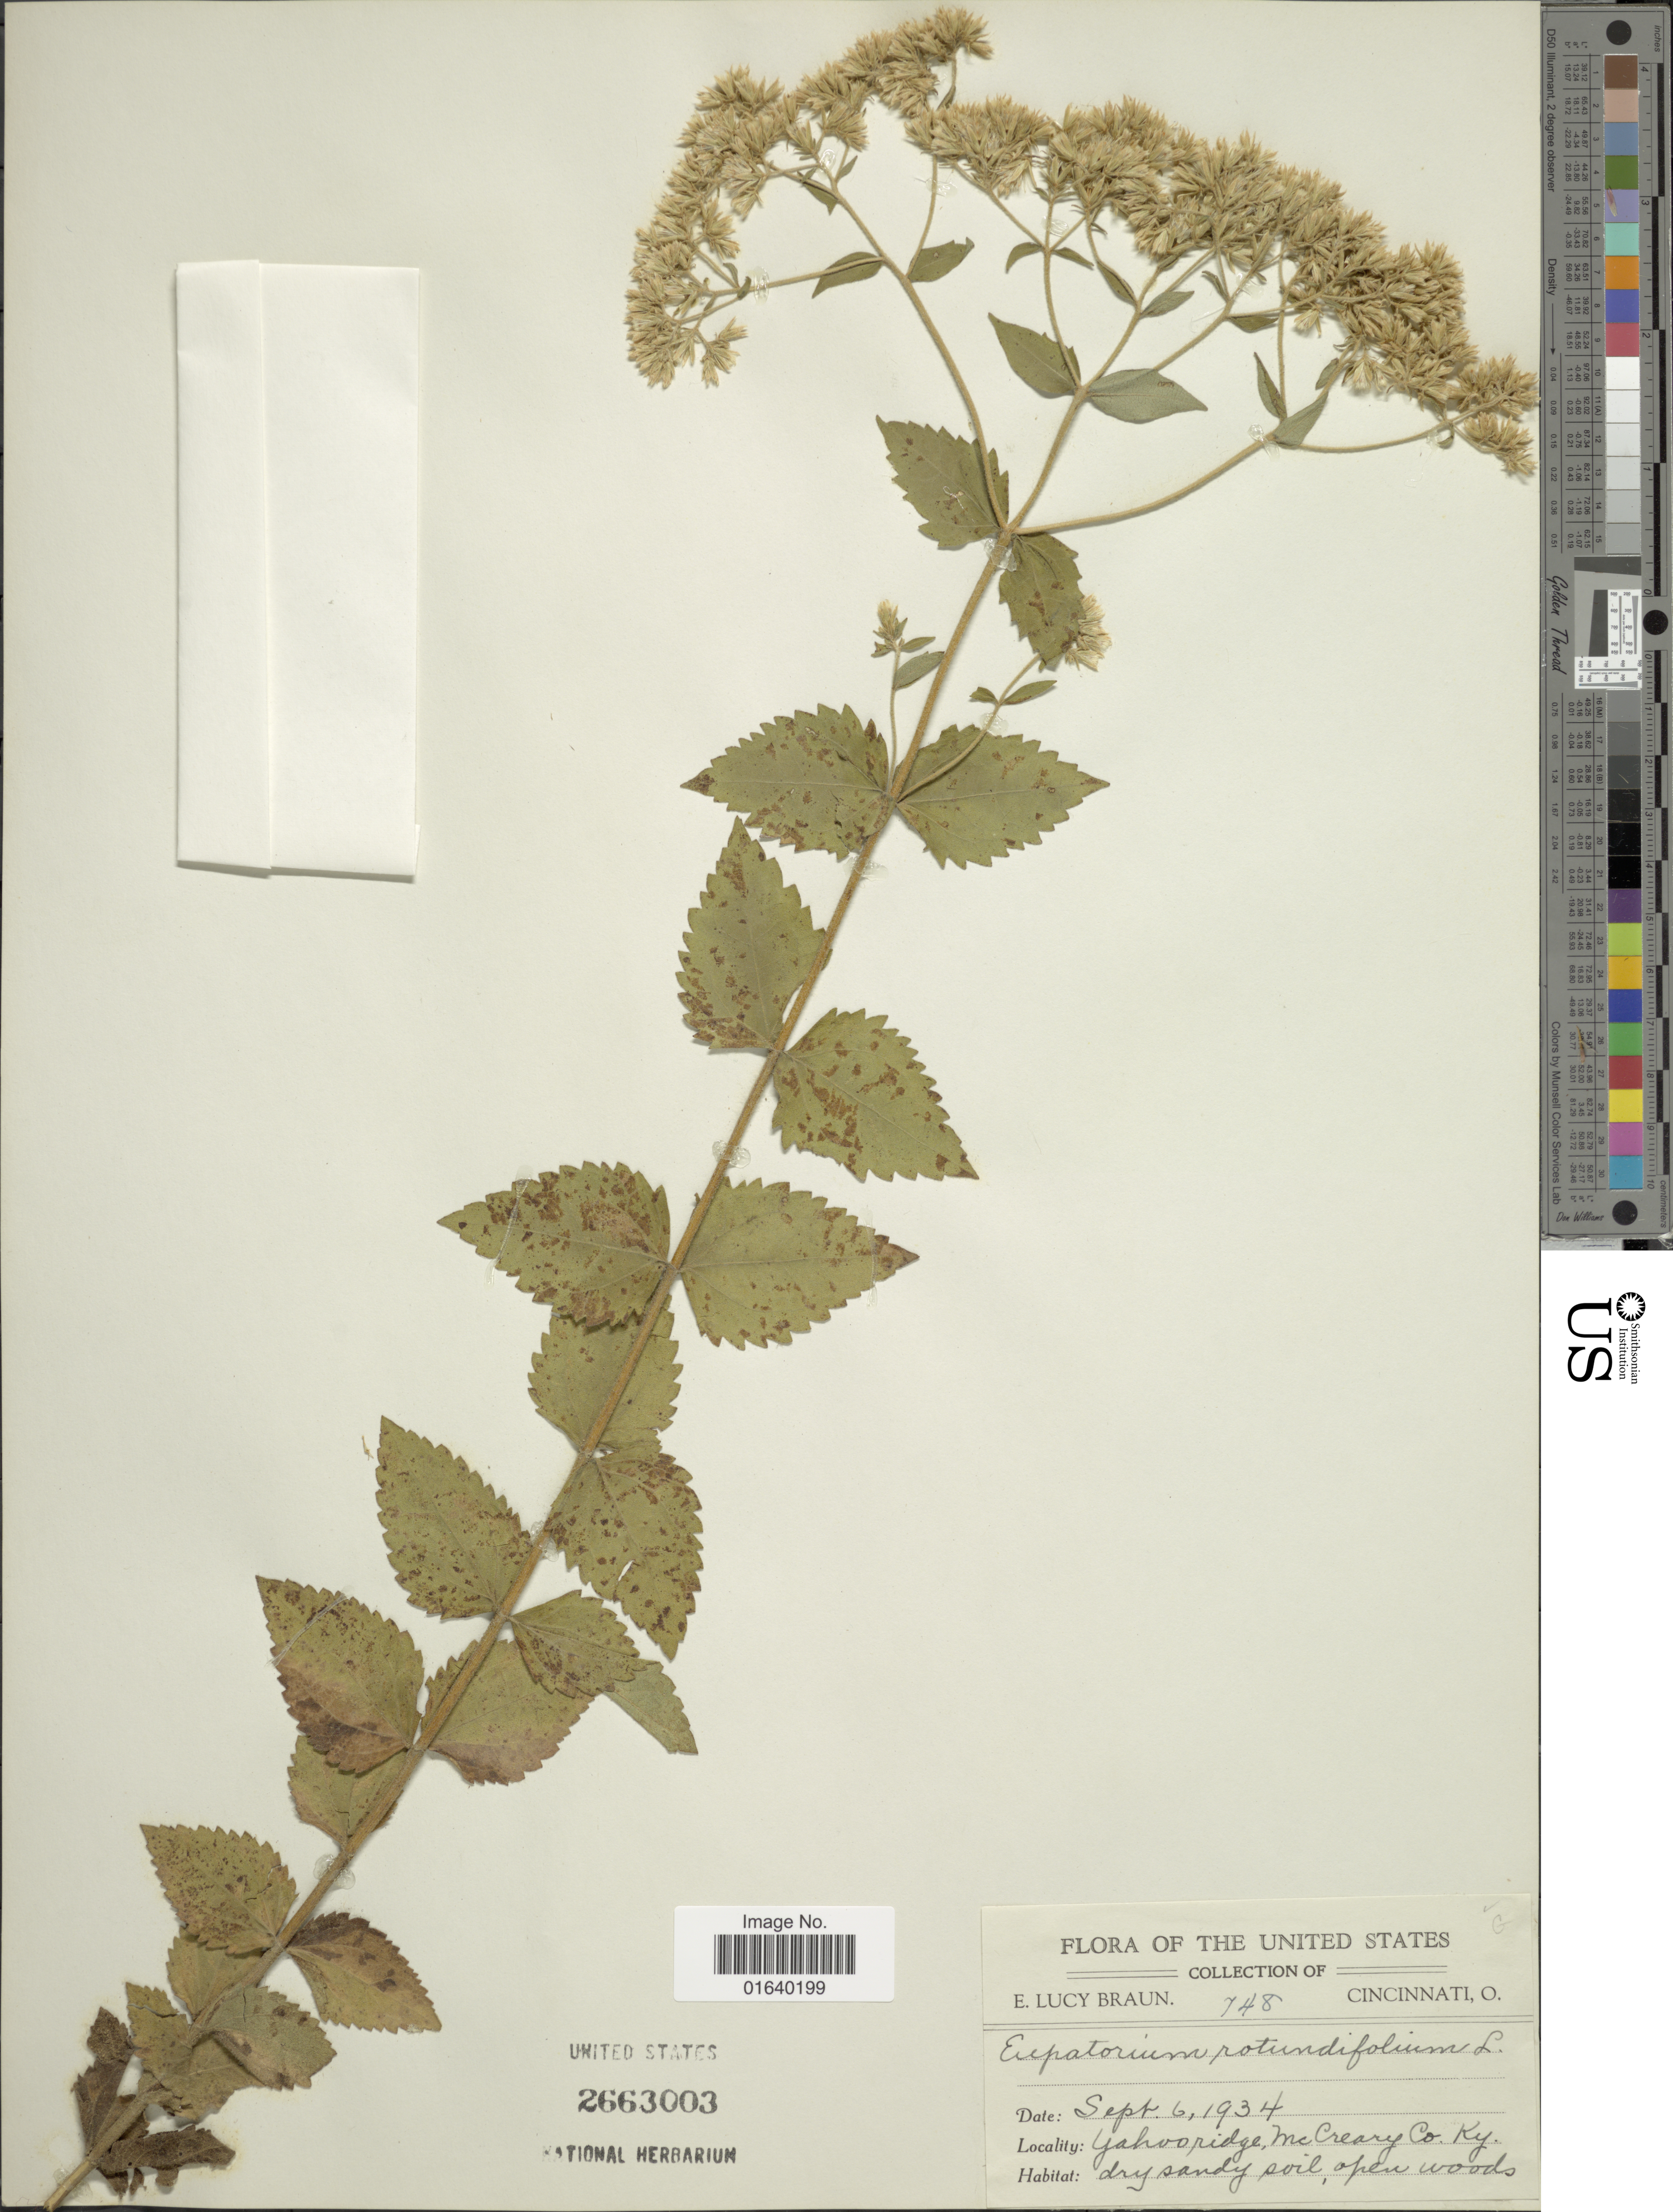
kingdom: Plantae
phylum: Tracheophyta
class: Magnoliopsida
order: Asterales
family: Asteraceae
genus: Eupatorium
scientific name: Eupatorium rotundifolium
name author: L.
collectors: E. L. Braun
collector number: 748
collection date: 1934-09-06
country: United States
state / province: Kentucky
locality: Yahoo ridge, Mc Creary Co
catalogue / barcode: US 2663003